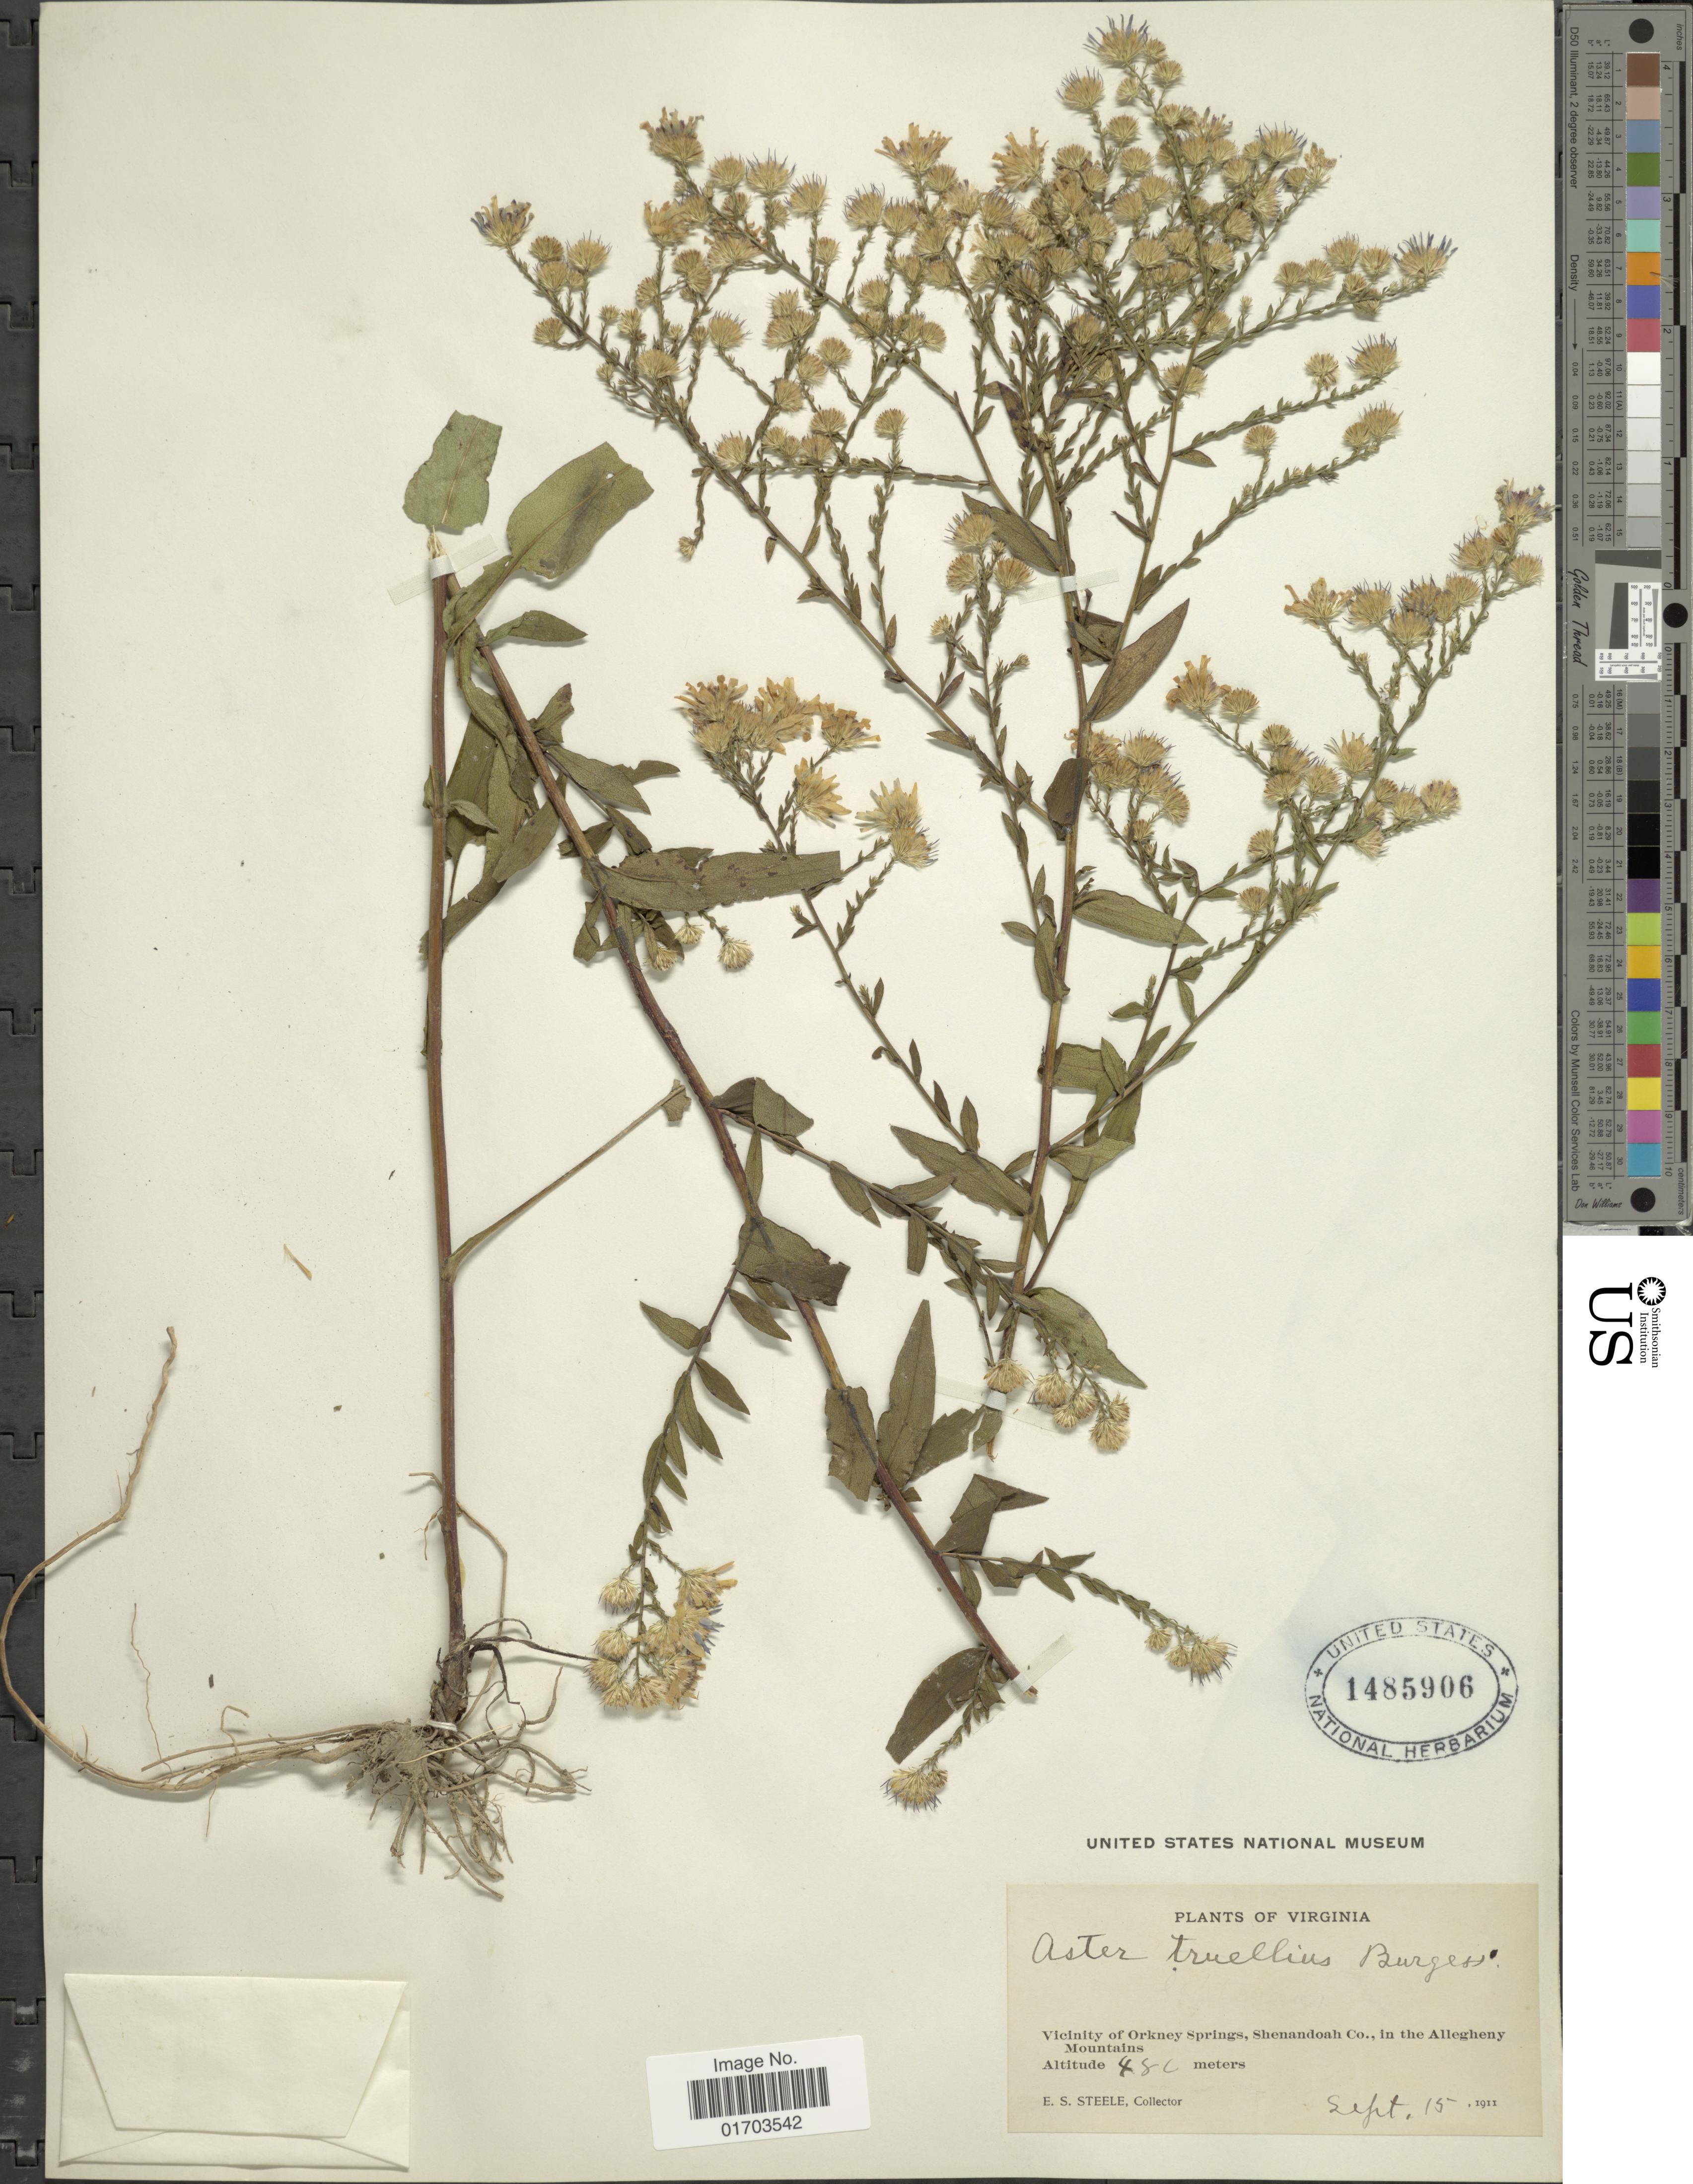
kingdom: Plantae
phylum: Tracheophyta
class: Magnoliopsida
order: Asterales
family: Asteraceae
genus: Symphyotrichum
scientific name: Symphyotrichum undulatum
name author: (L.) G.L. Nesom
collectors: E. Steele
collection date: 1911-09-15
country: United States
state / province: Virginia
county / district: Shenandoah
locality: Virginia. Vicinity of Orkney Springs, Shenandoah Co., in the Allegheny Mountains.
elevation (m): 480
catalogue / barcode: US 1485906